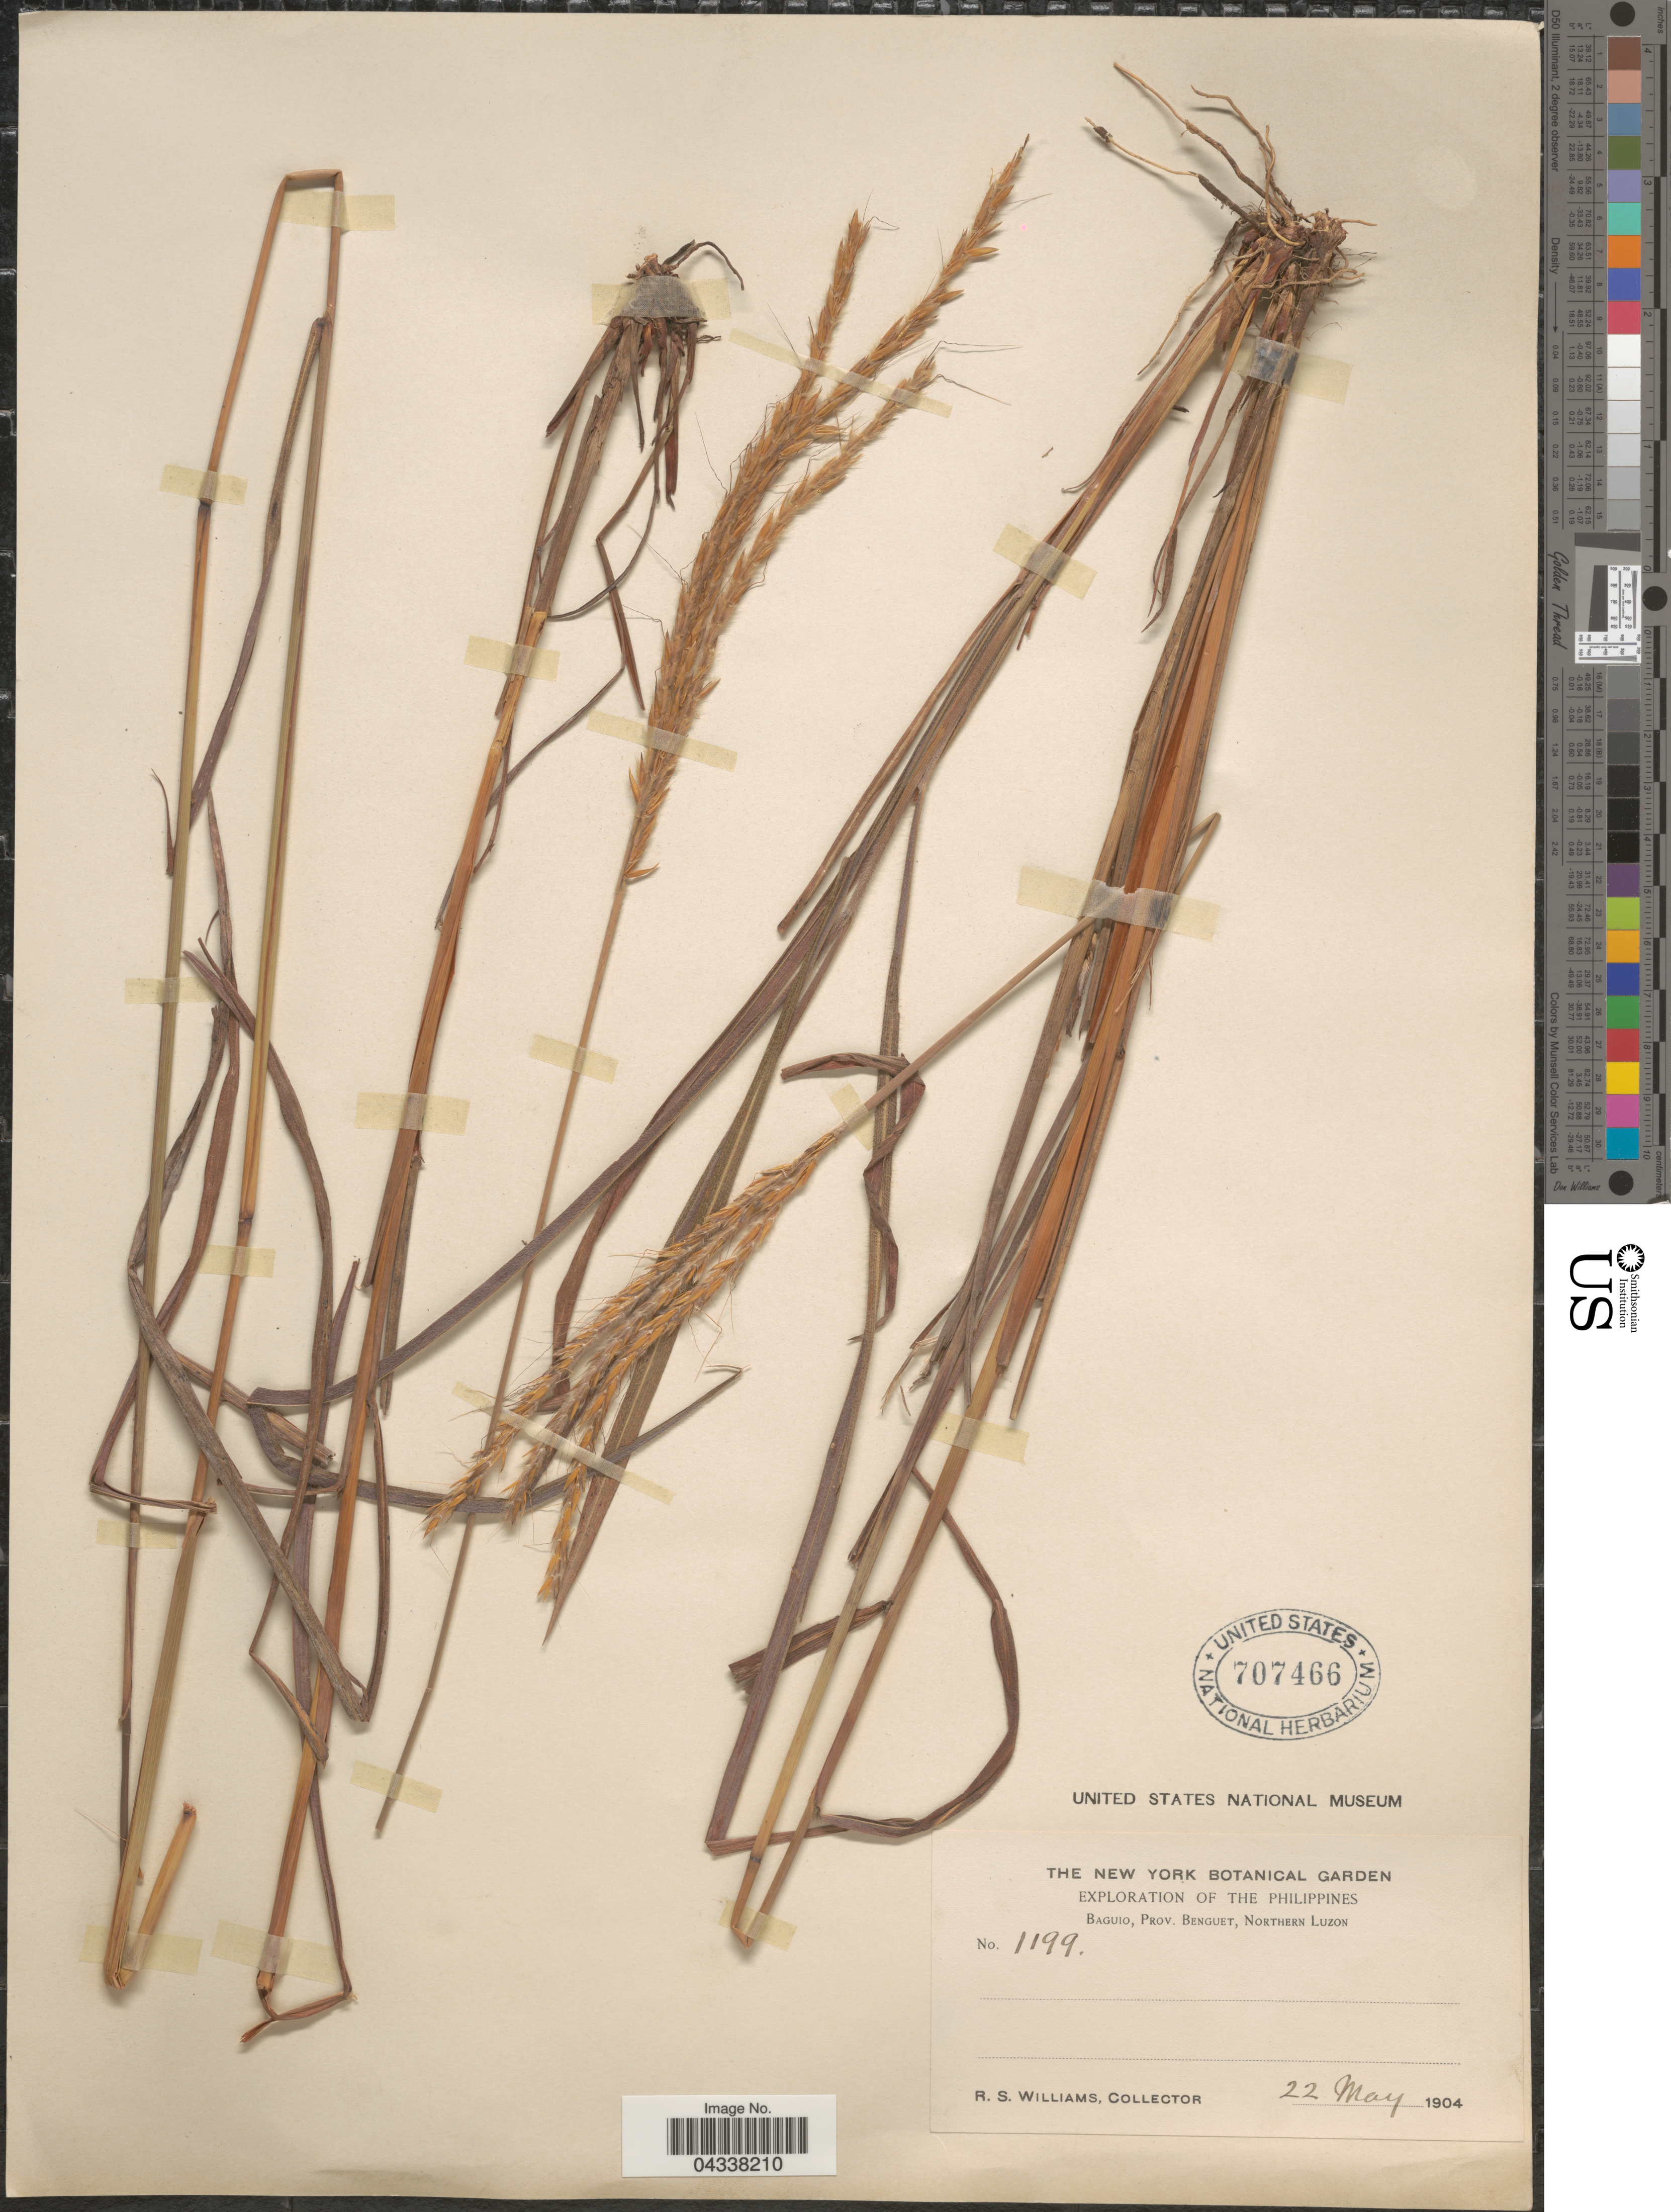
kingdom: Plantae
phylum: Tracheophyta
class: Liliopsida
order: Poales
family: Poaceae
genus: Pseudopogonatherum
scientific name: Pseudopogonatherum quadrinerve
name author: (Hack.) Ohwi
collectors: R. S. Williams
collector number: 1199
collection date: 1904-05-22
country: Philippines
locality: Exploration of the Philippines. Baguio, Prov. Benguet, Northern Luzon.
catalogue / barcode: US 707466